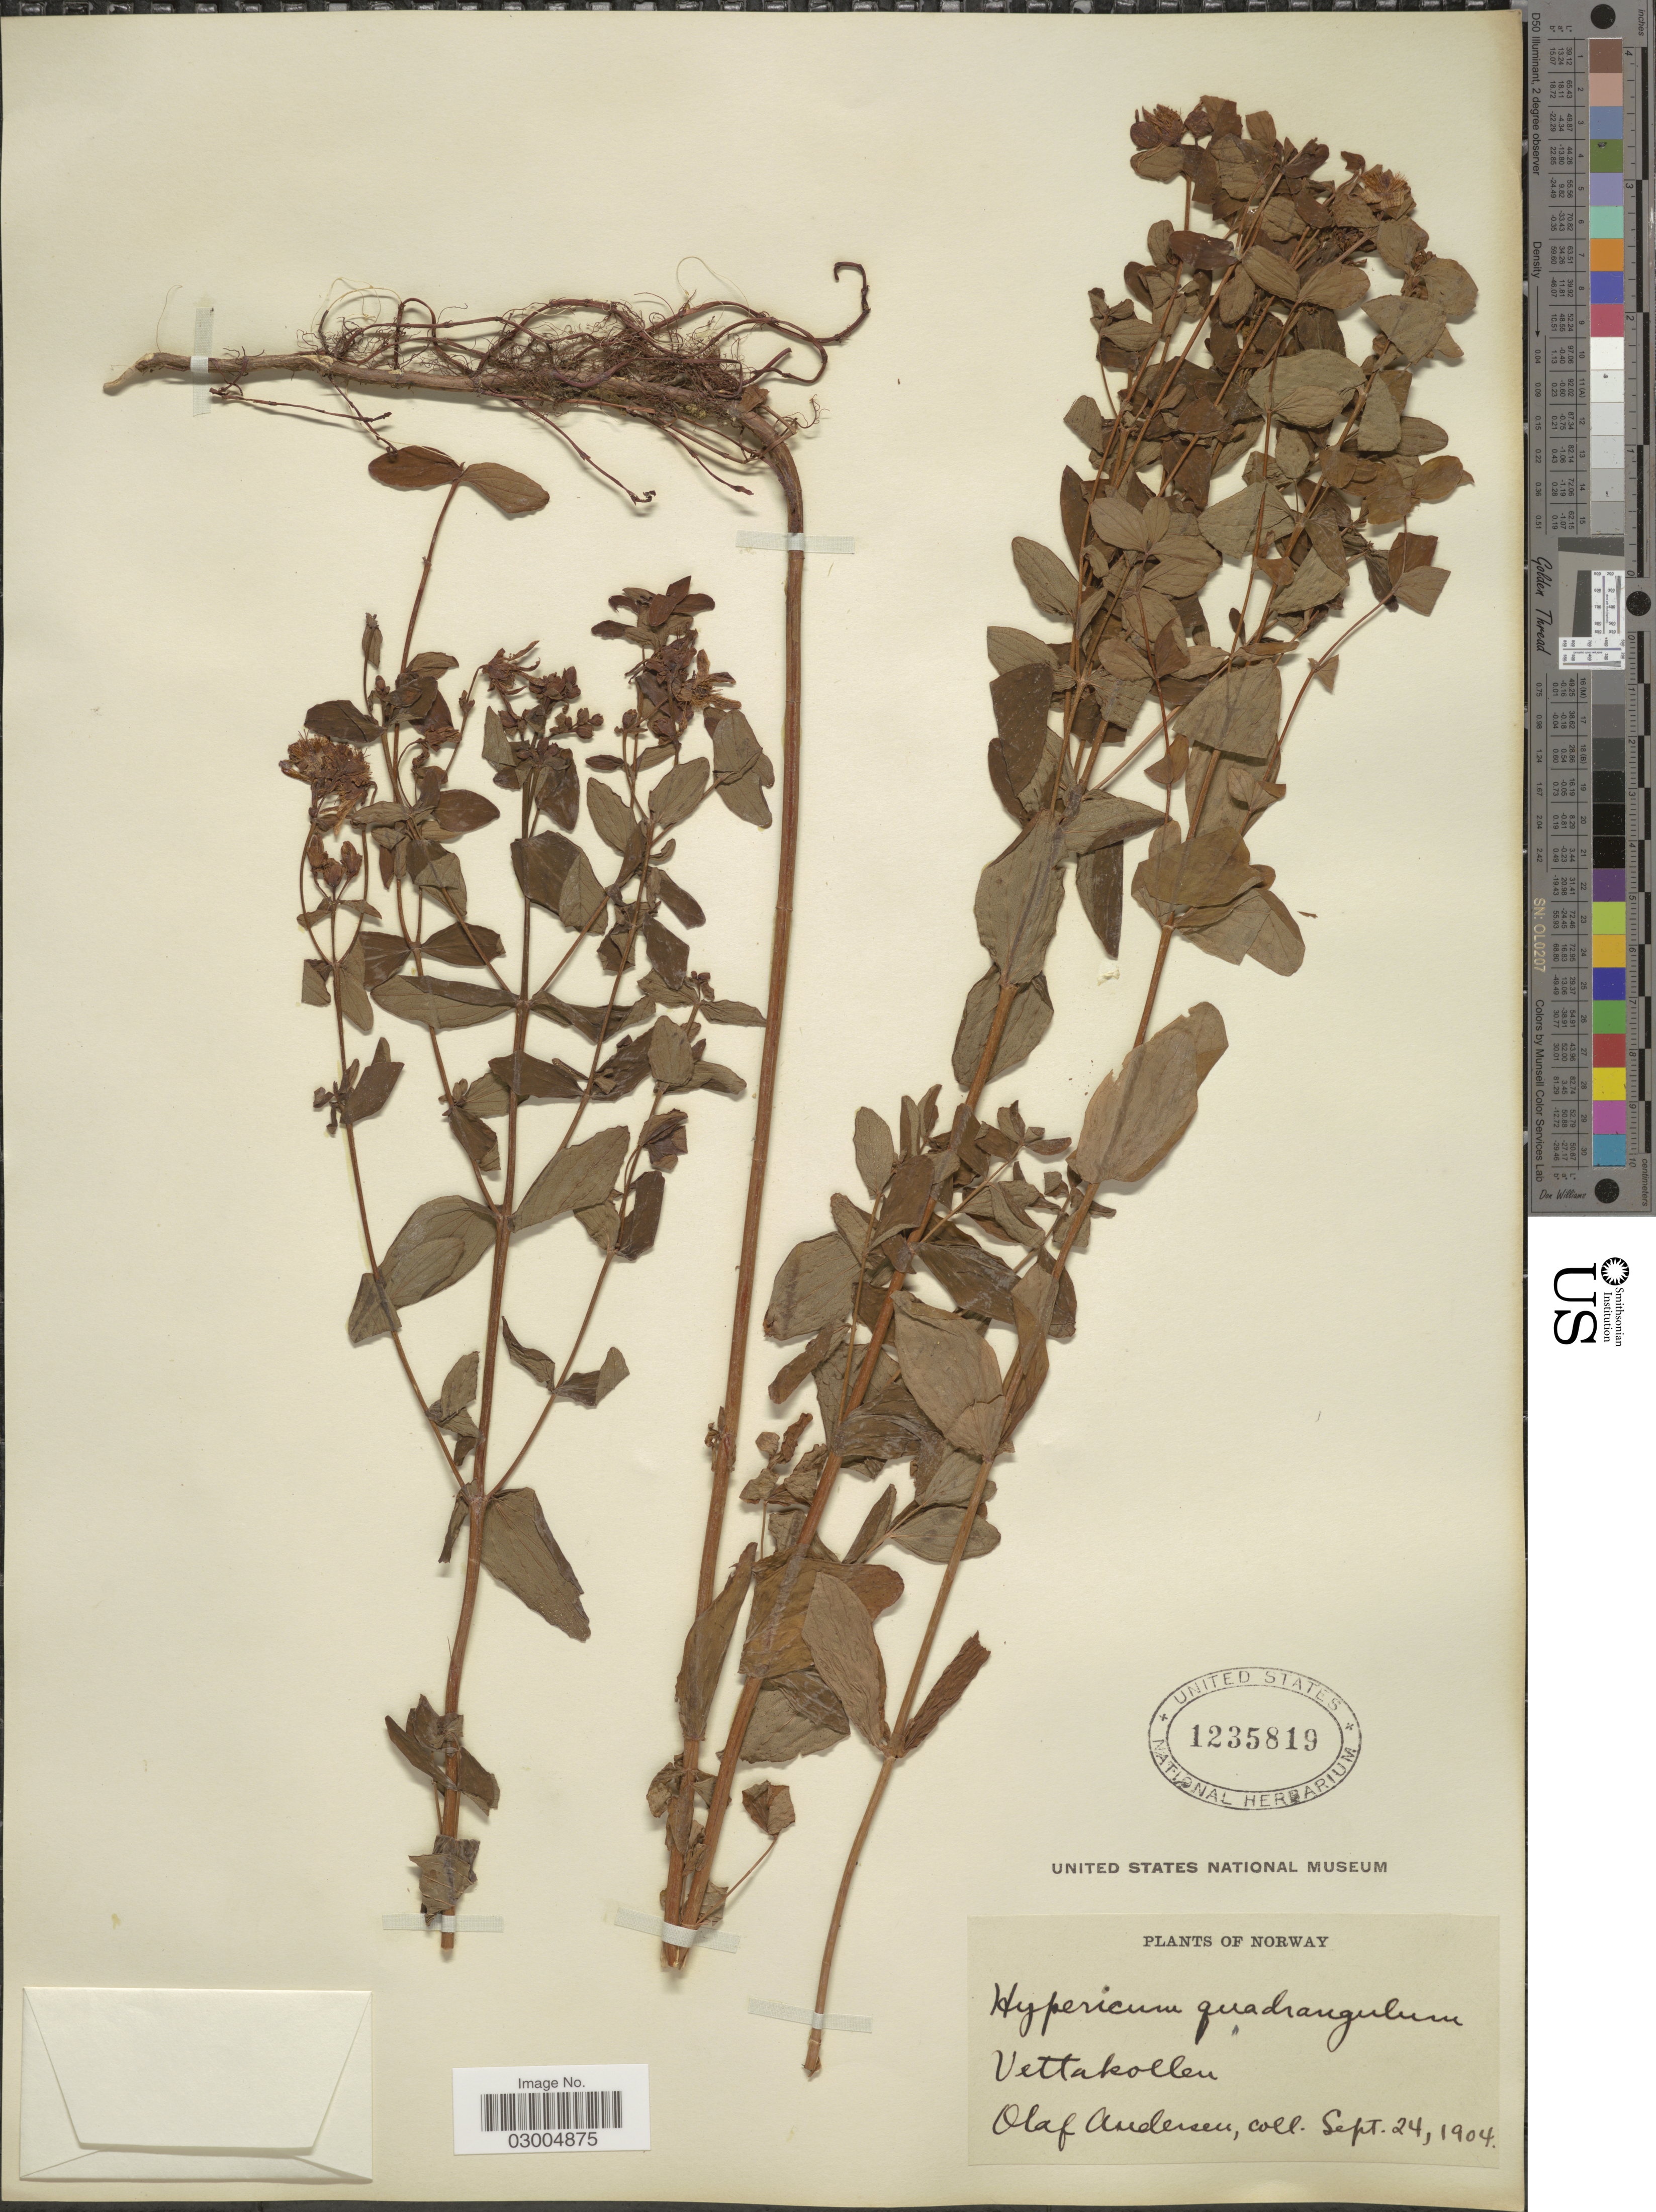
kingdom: Plantae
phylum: Tracheophyta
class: Magnoliopsida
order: Malpighiales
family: Hypericaceae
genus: Hypericum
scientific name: Hypericum quadrangulum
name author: L.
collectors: O. Anderson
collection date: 1904-09-24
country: Norway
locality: Vettakolen.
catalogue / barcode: US 1235819